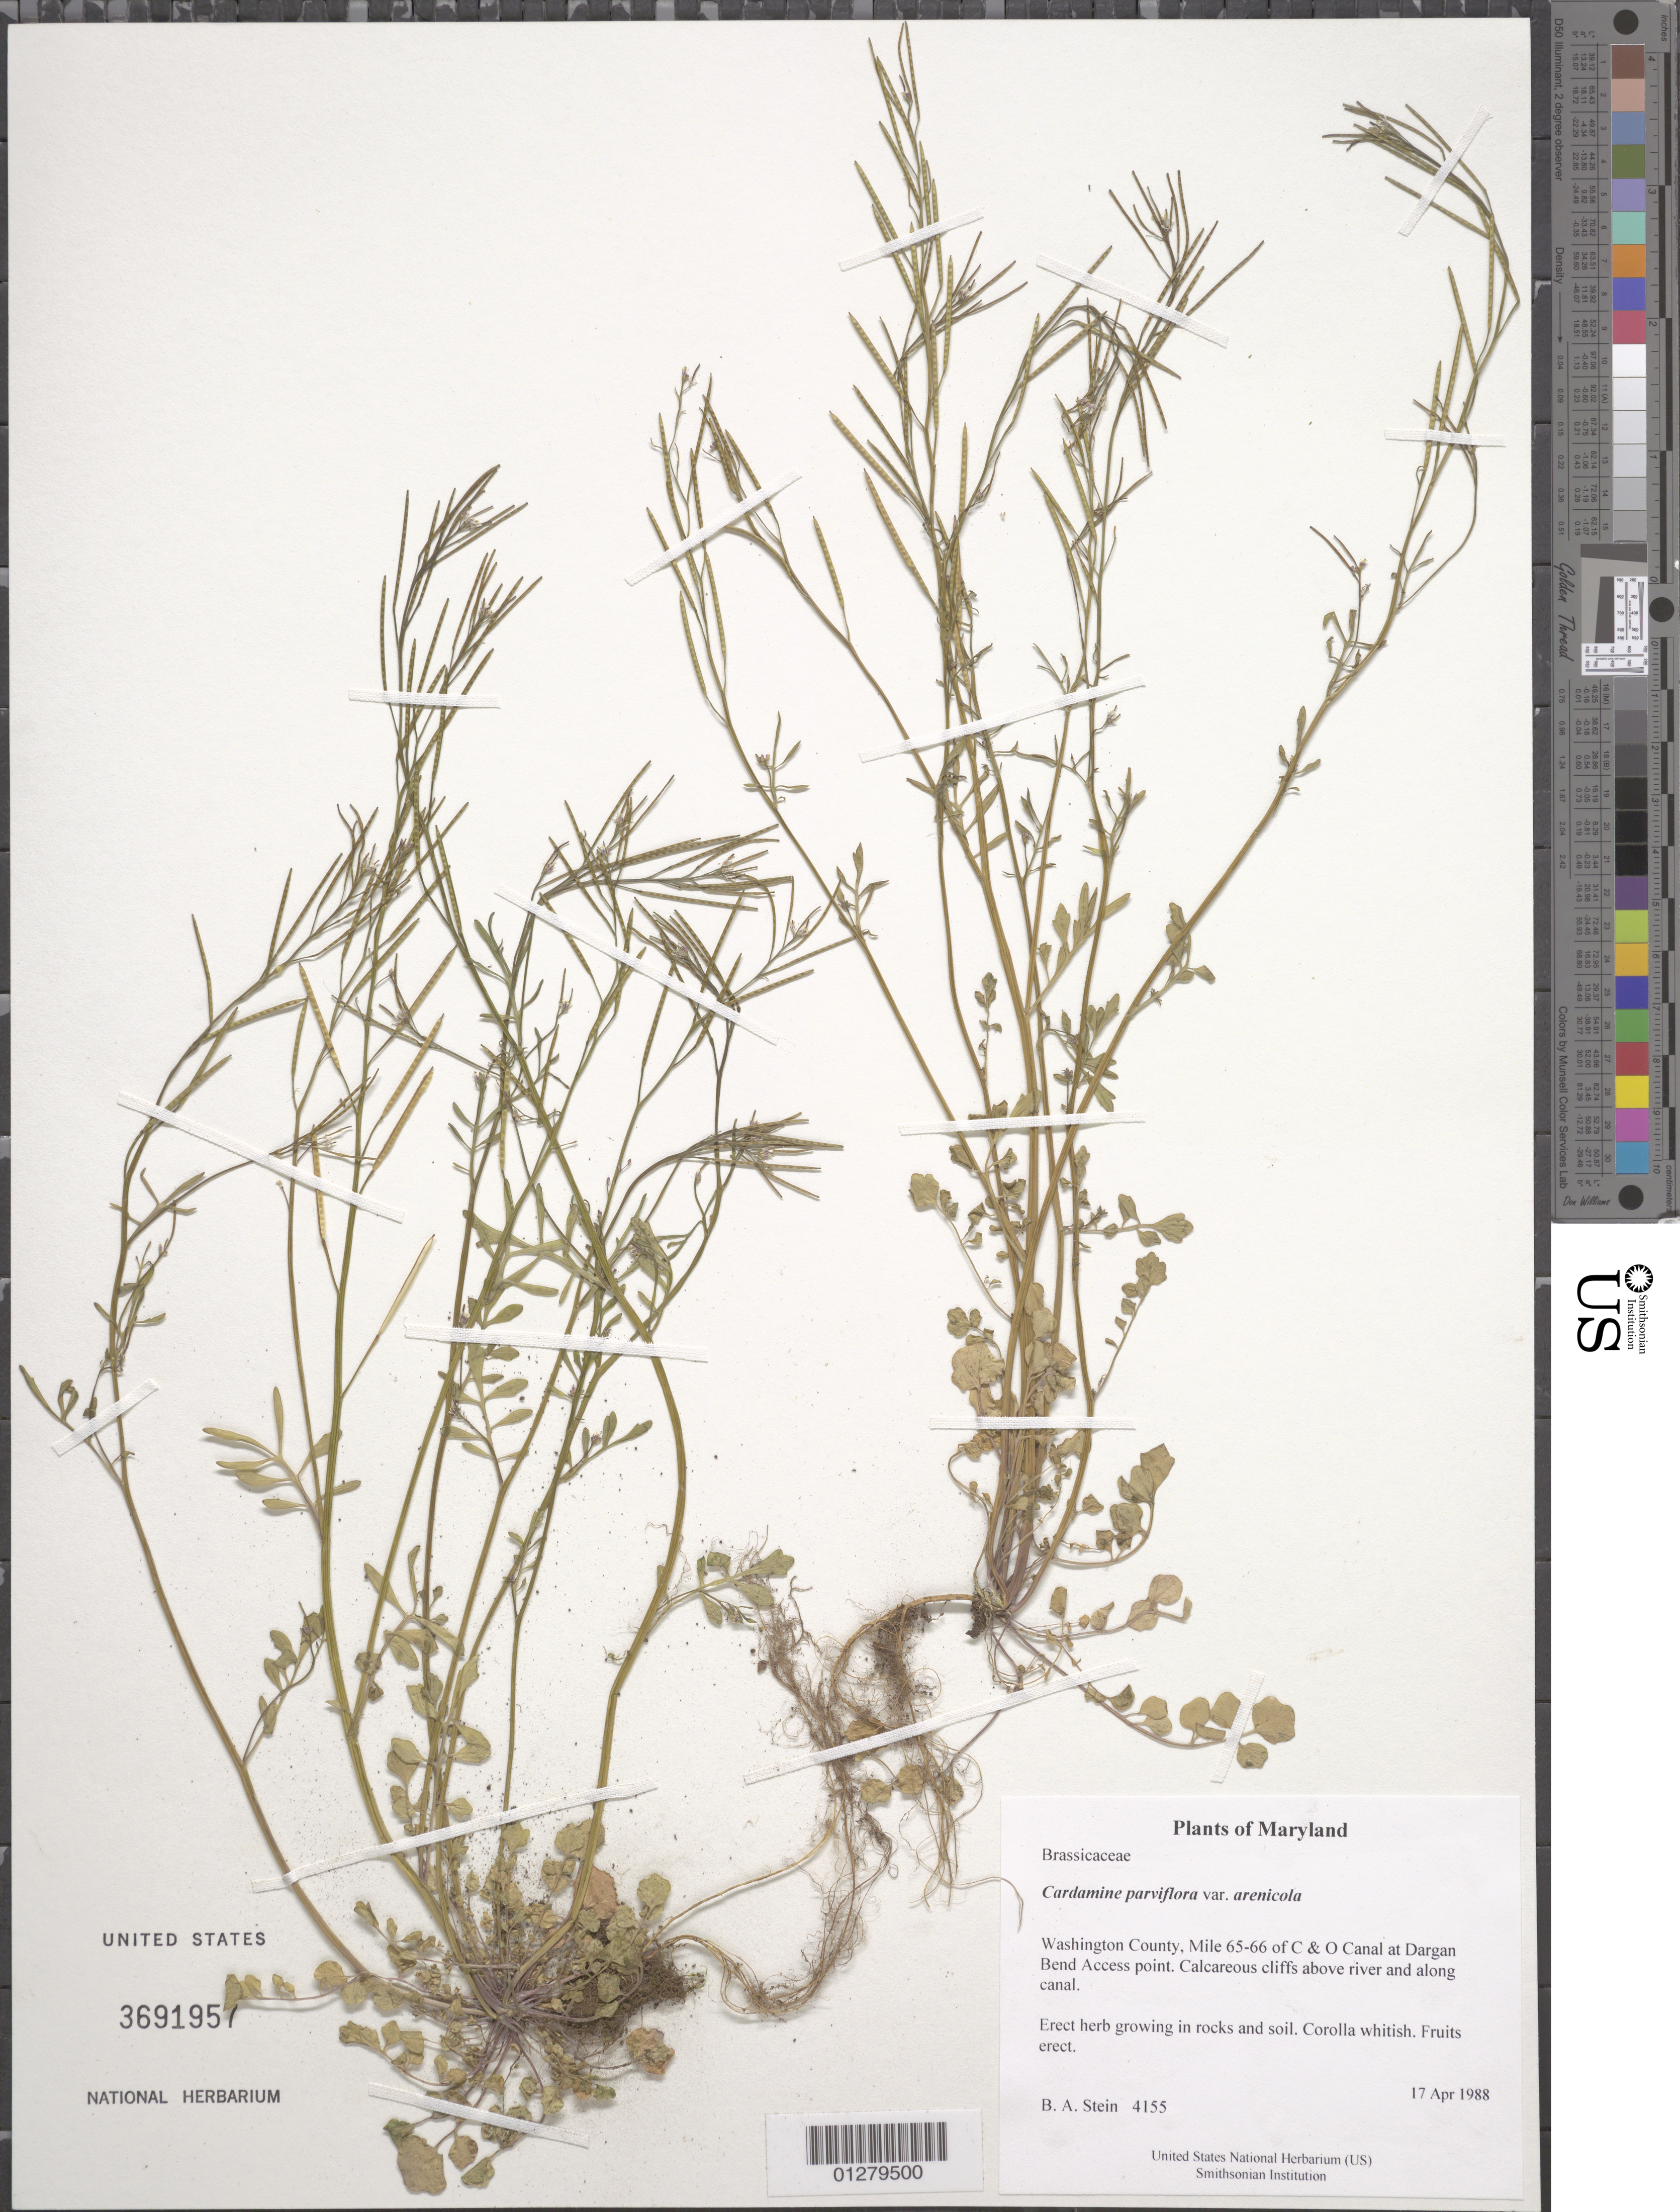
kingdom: Plantae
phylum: Tracheophyta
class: Magnoliopsida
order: Brassicales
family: Brassicaceae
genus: Cardamine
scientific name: Cardamine parviflora var. arenicola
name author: (Britton) O.E. Schulz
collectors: B. A. Stein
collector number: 4155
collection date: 1988-04-17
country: United States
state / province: Maryland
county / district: Washington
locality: Mile 65-66 of C & O Canal at Dargan Bend Access point.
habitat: Calcareous cliffs above river and along canal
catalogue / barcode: US 3691957